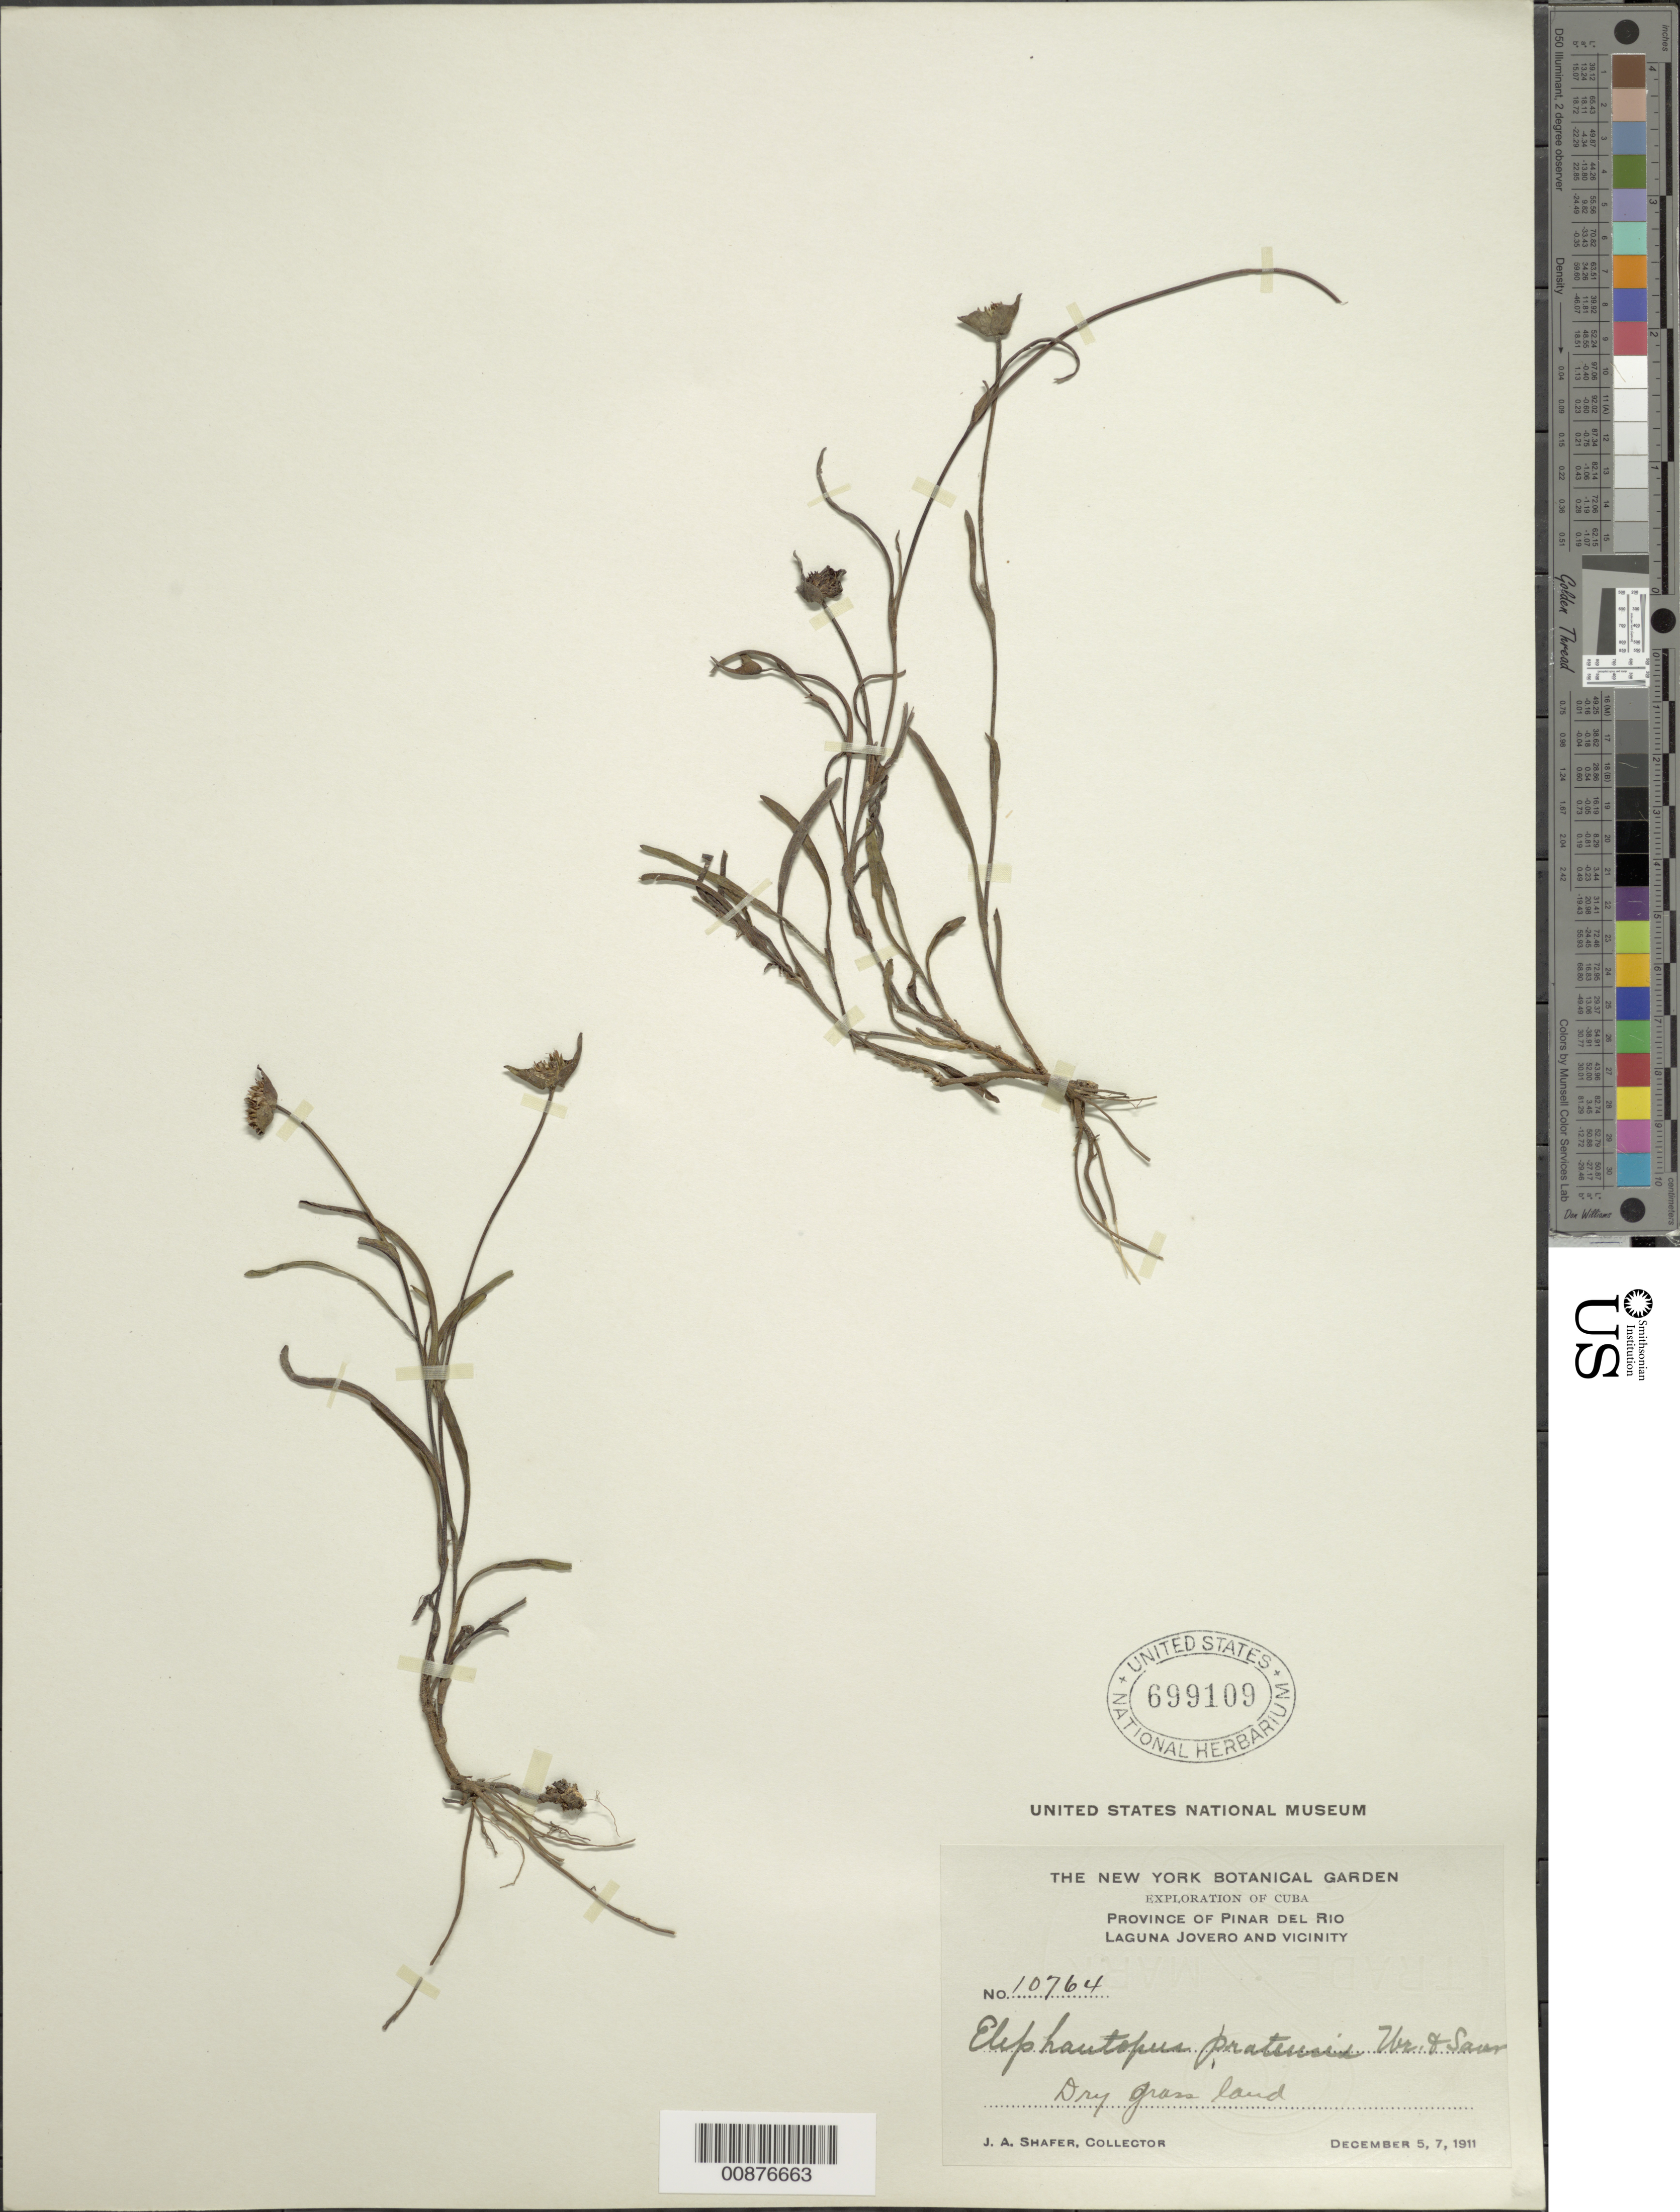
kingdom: Plantae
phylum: Tracheophyta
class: Magnoliopsida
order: Asterales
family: Asteraceae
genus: Elephantopus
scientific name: Elephantopus pratensis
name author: C. Wright in Sauvalle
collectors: J. A. Shafer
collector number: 10764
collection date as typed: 05 Dec 1911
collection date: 1911-12-05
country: Cuba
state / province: Pinar del Río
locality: Laguna Jovero and vicinity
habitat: Dry grassland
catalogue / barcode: US 699109